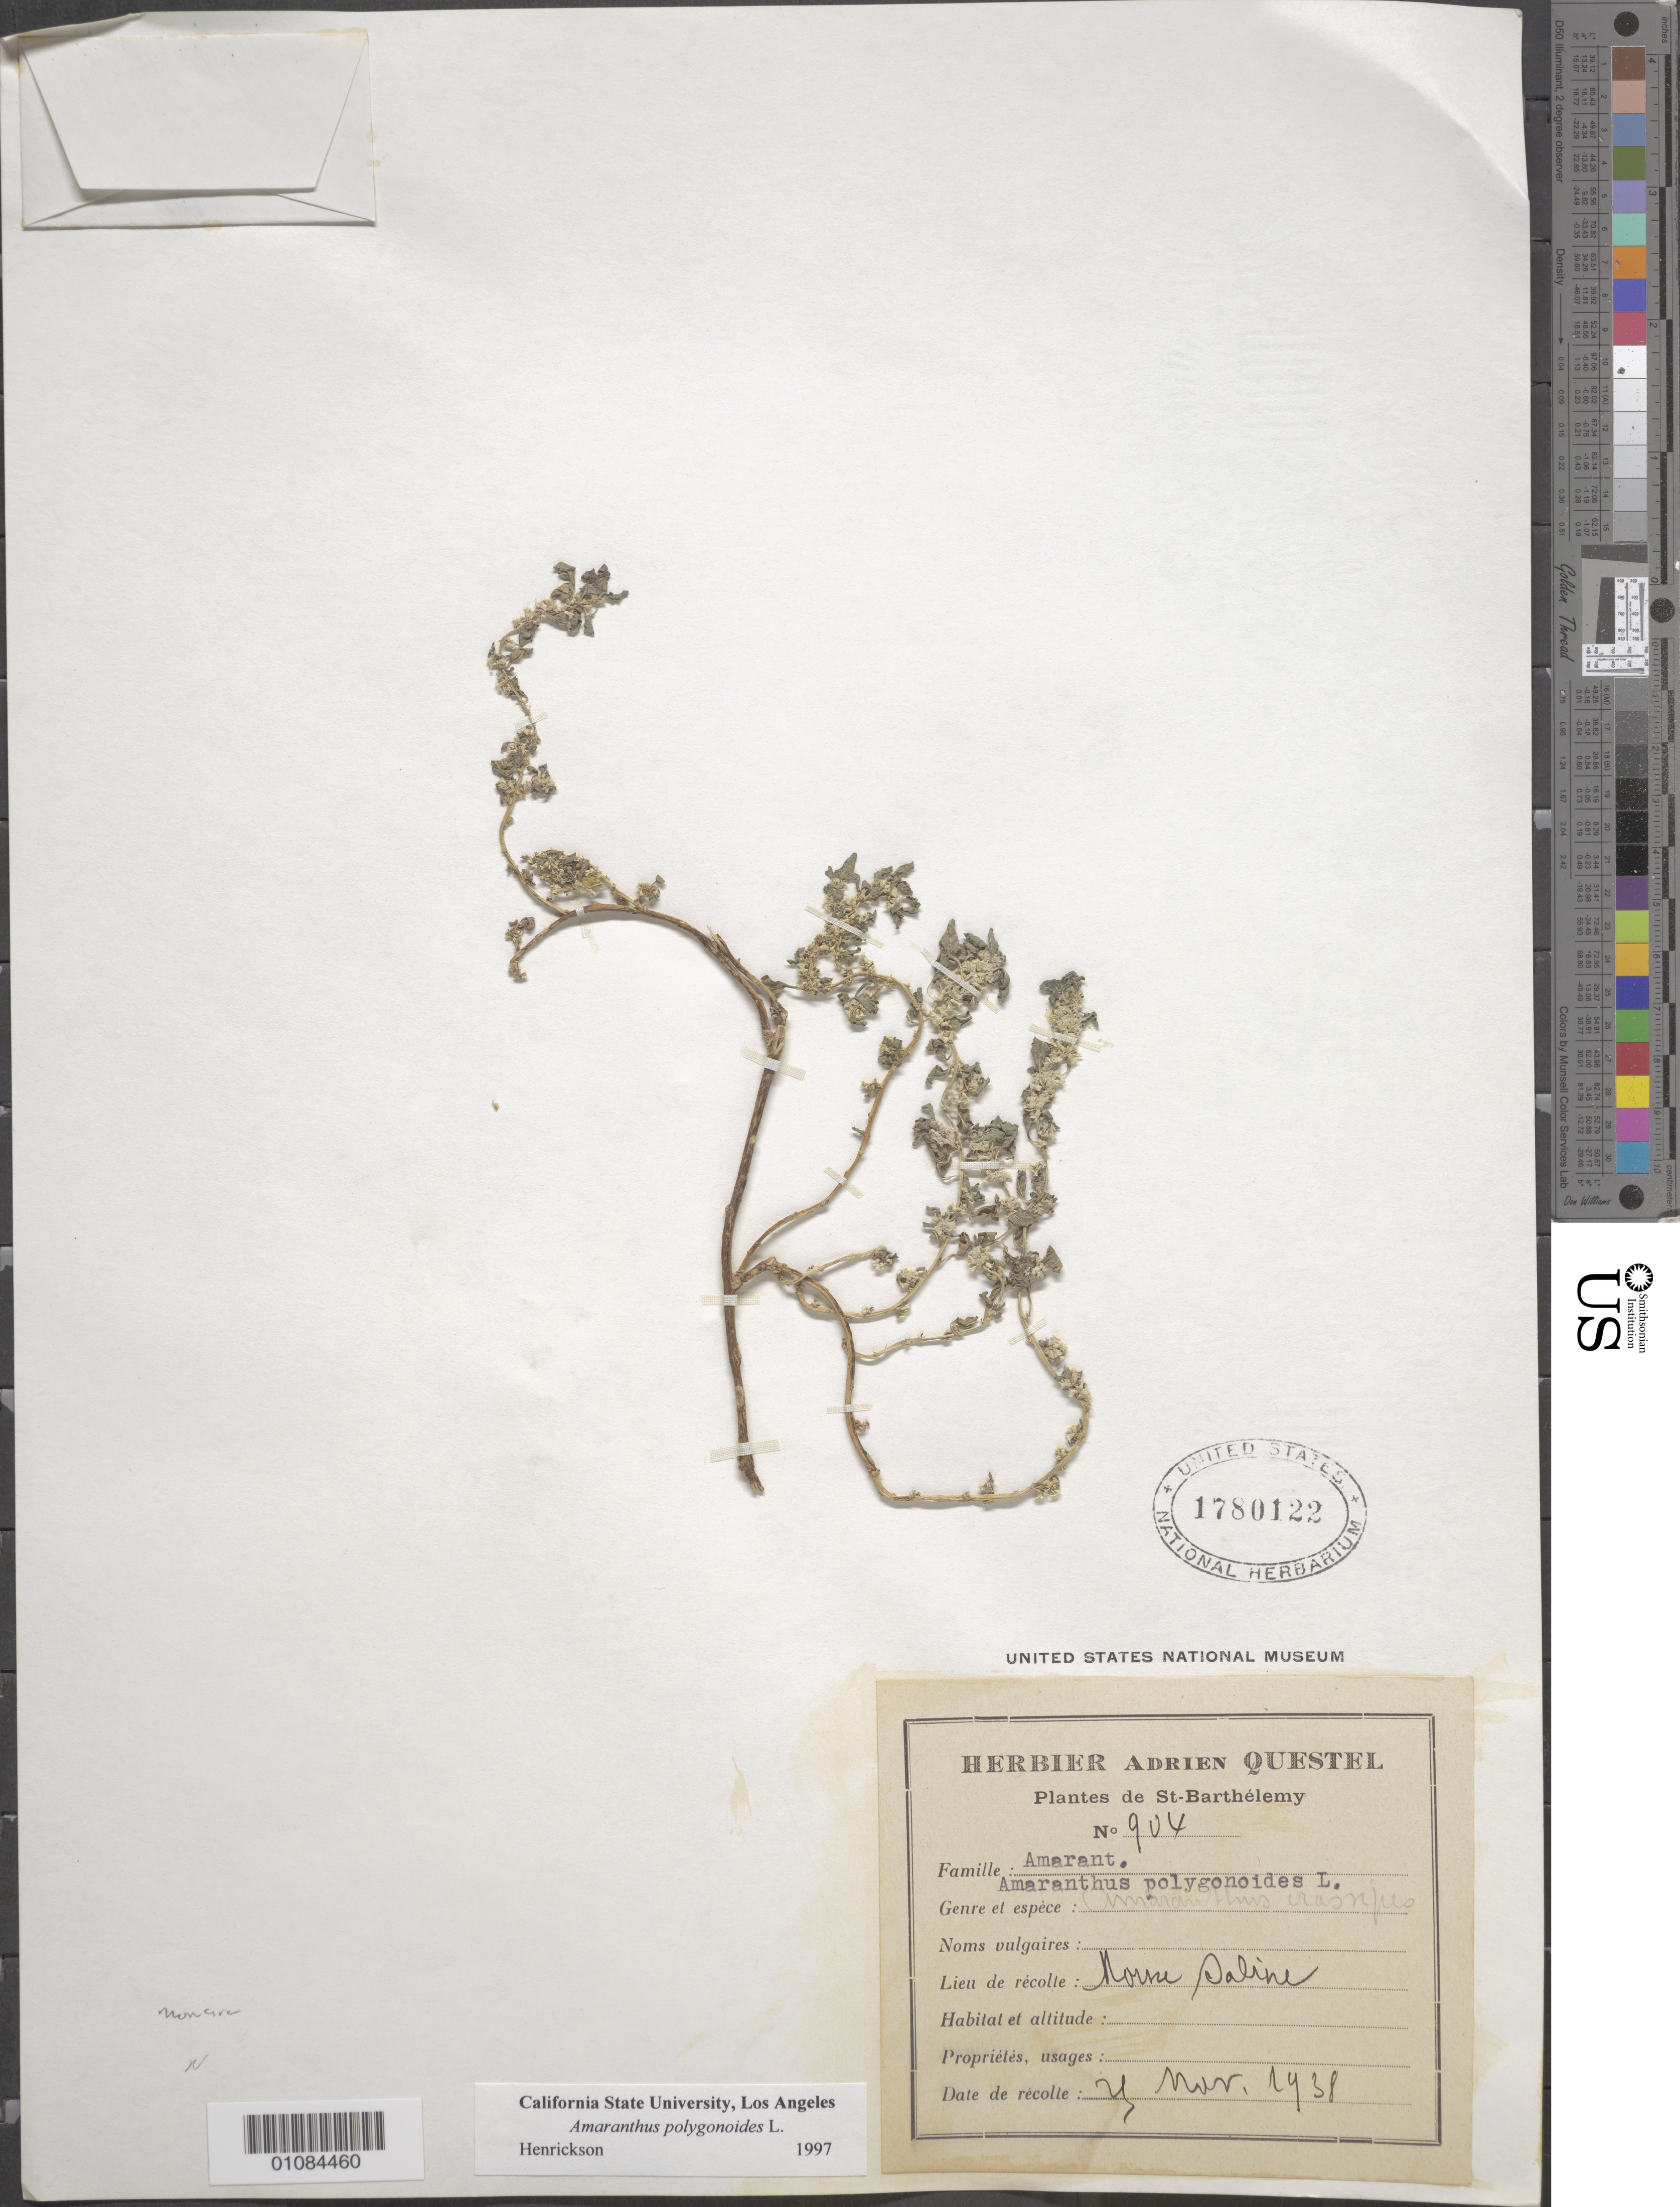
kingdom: Plantae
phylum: Tracheophyta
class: Magnoliopsida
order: Caryophyllales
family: Amaranthaceae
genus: Amaranthus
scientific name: Amaranthus polygonoides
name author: L.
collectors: A. Questel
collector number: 904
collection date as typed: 25 Mar 1938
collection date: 1938-03-25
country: Saint Barthélemy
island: St. Barthélemy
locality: Morne Saline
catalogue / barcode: US 1780122